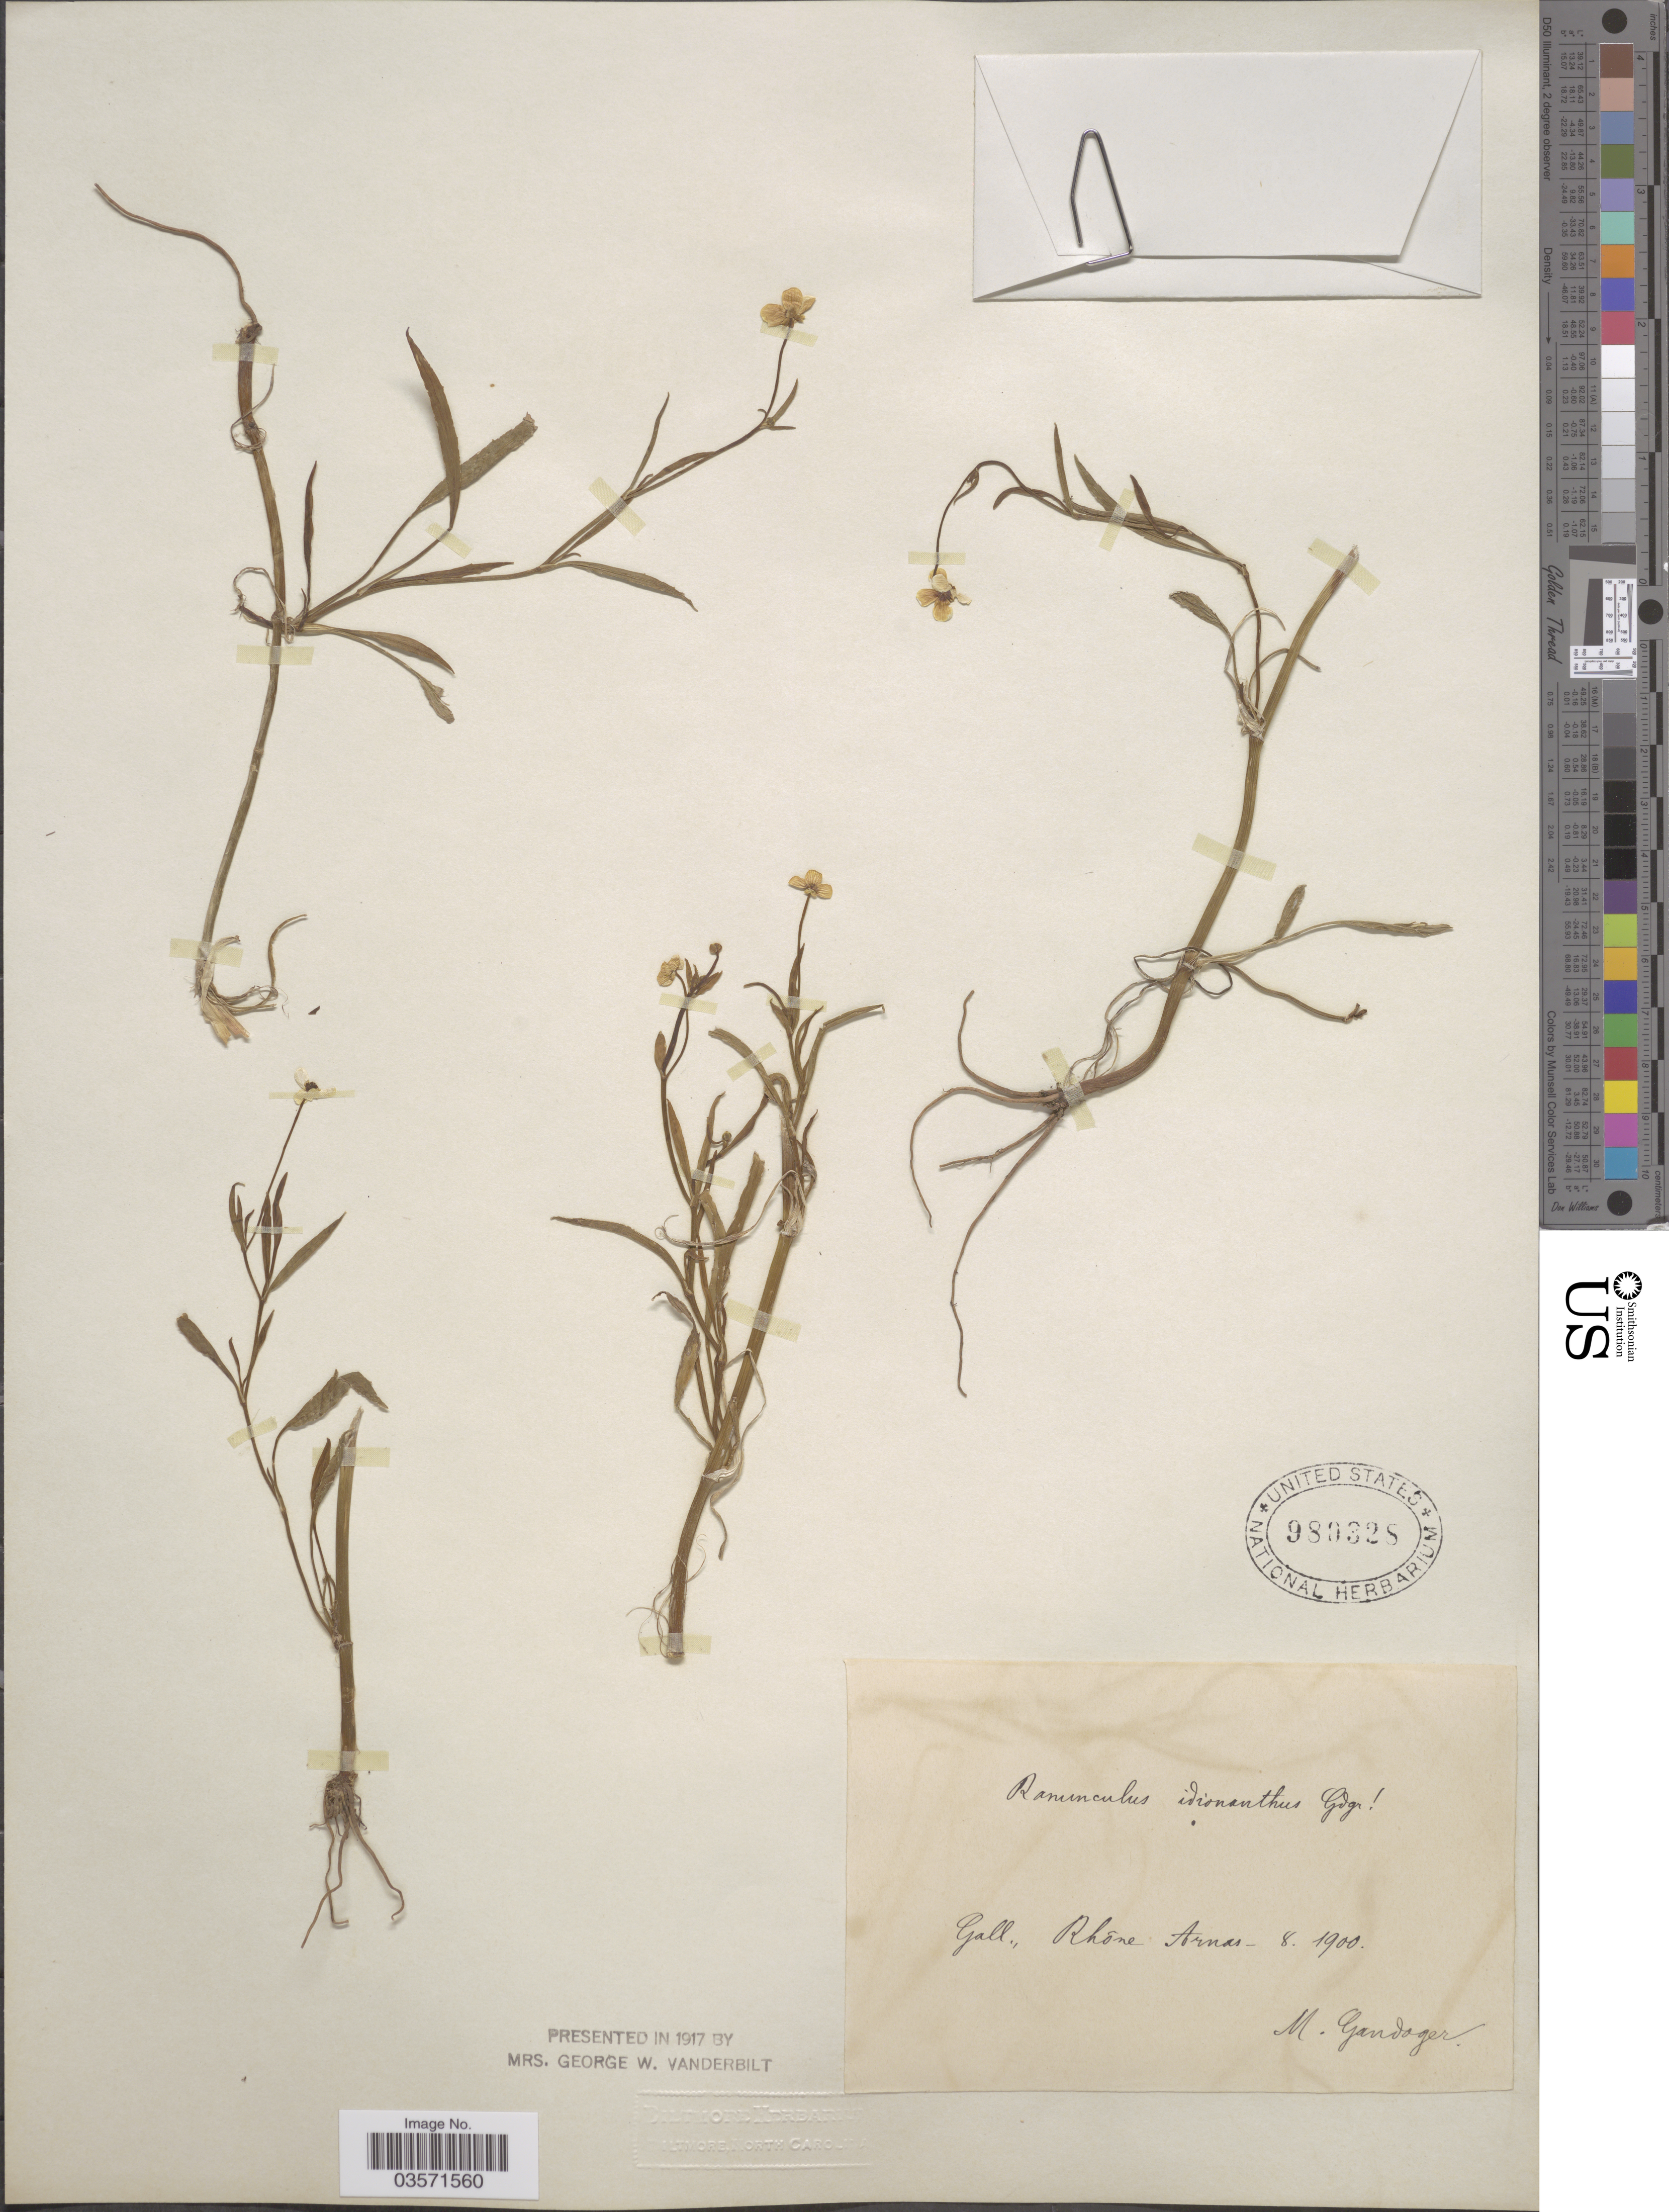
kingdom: Plantae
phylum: Tracheophyta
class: Magnoliopsida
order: Ranunculales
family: Ranunculaceae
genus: Ranunculus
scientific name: Ranunculus idionanthus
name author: Gand.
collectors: M. Gandoger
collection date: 1900-08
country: France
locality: Gall., Rhône Arnas.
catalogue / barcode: US 980328